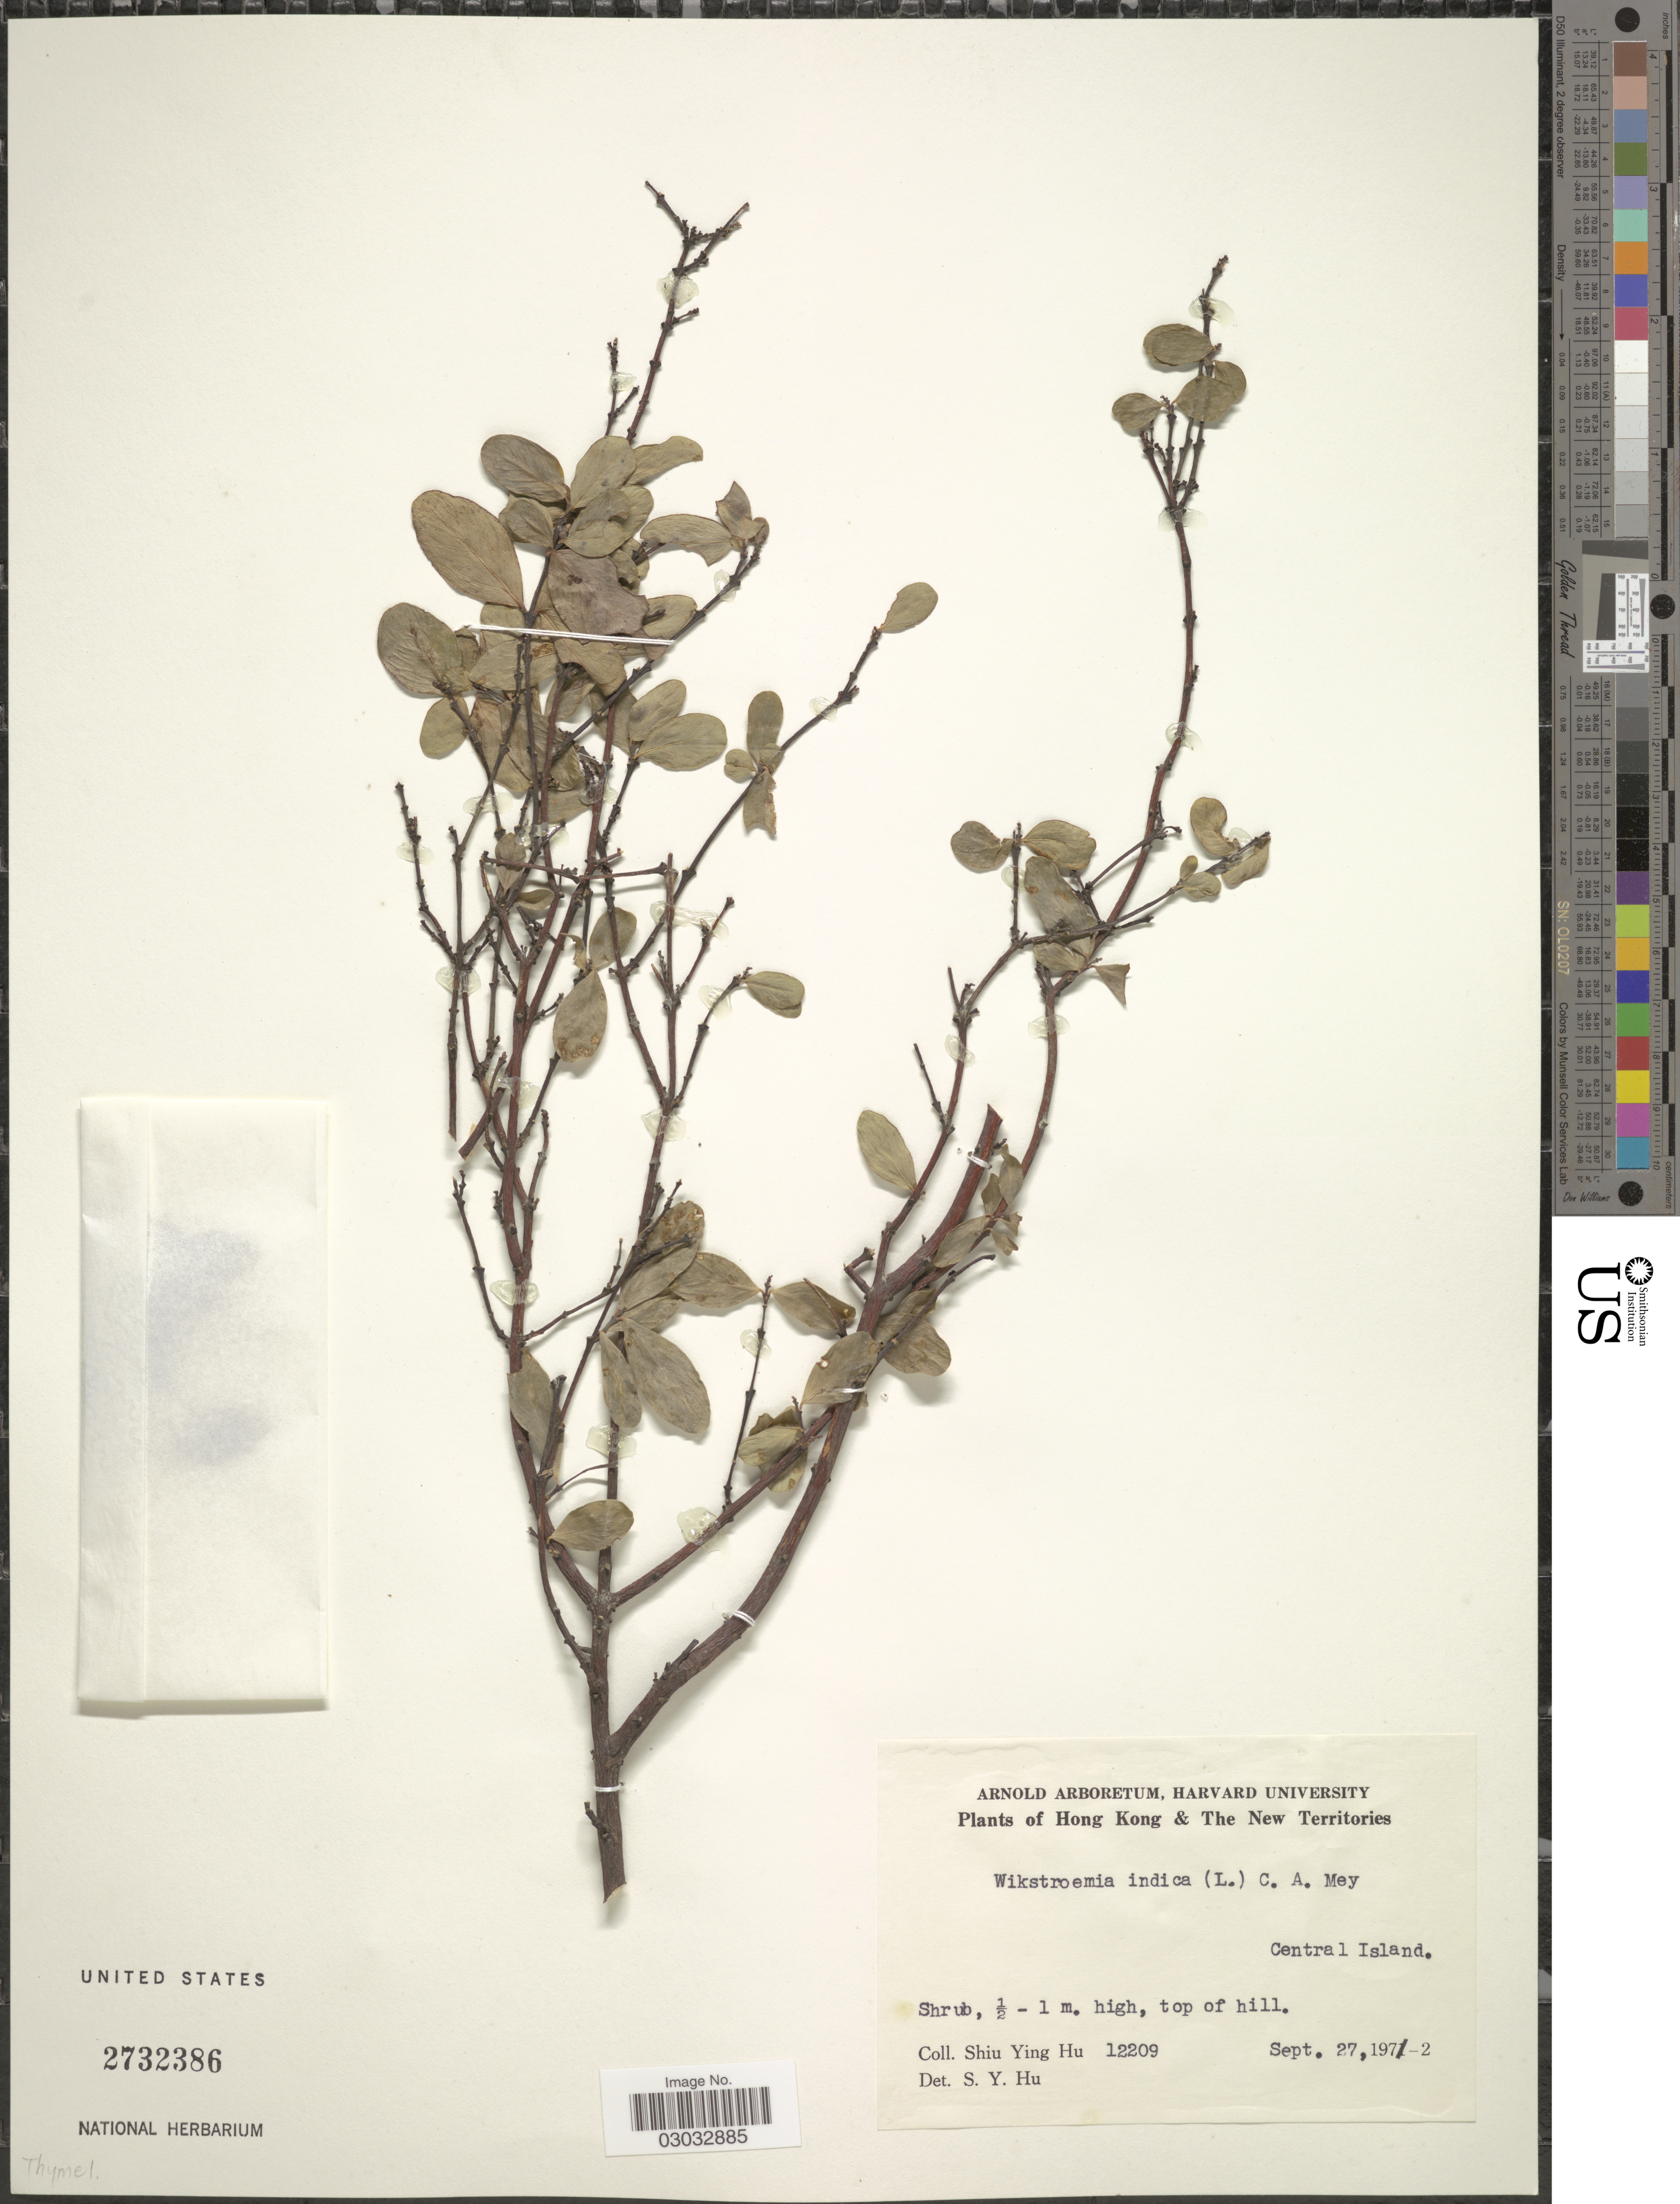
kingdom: Plantae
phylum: Tracheophyta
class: Magnoliopsida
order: Malvales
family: Thymelaeaceae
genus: Wikstroemia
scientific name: Wikstroemia indica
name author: (L.) C.A. Mey.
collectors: S. Y. Hu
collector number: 12209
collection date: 1972-09-27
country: China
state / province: Hong Kong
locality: Hong Kong & The New Territories, Central Island.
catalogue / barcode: US 2732386